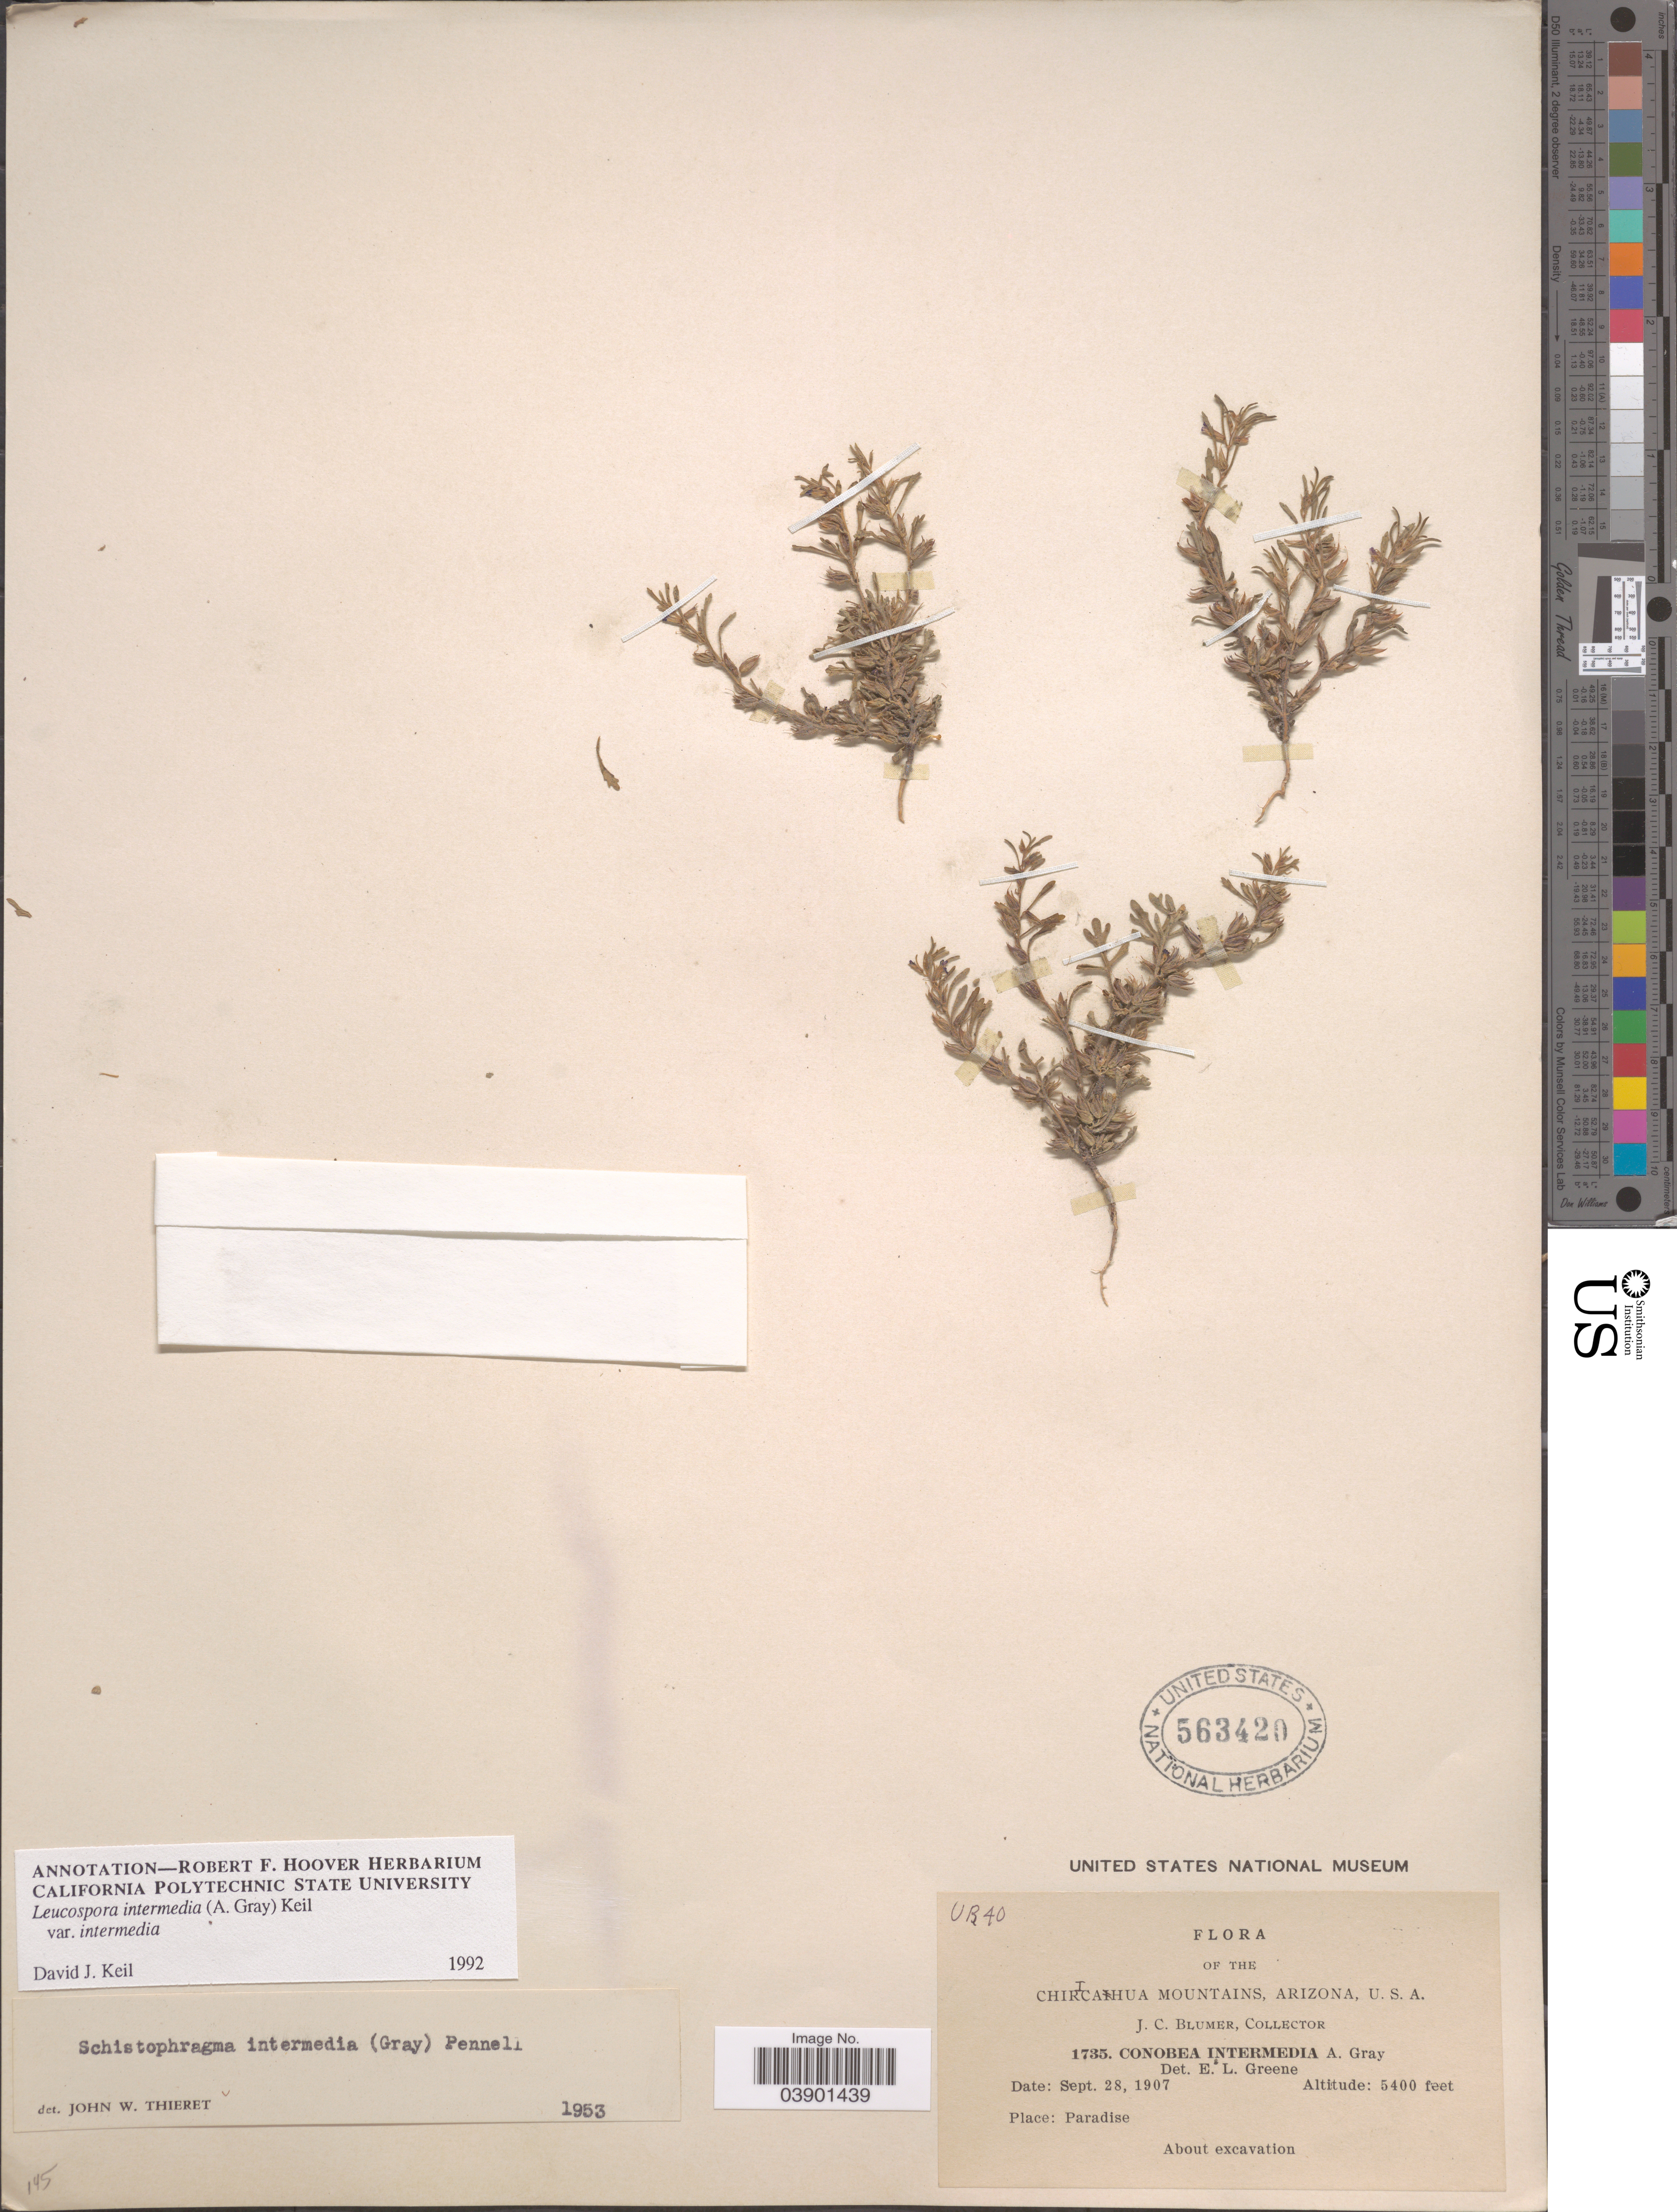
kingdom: Plantae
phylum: Tracheophyta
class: Magnoliopsida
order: Lamiales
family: Plantaginaceae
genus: Schistophragma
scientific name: Schistophragma intermedium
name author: (A. Gray) Pennell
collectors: J. C. Blumer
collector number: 1735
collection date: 1907-09-28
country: United States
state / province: Arizona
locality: Chiricahua Mountains. Paradise.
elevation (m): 1646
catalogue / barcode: US 563420